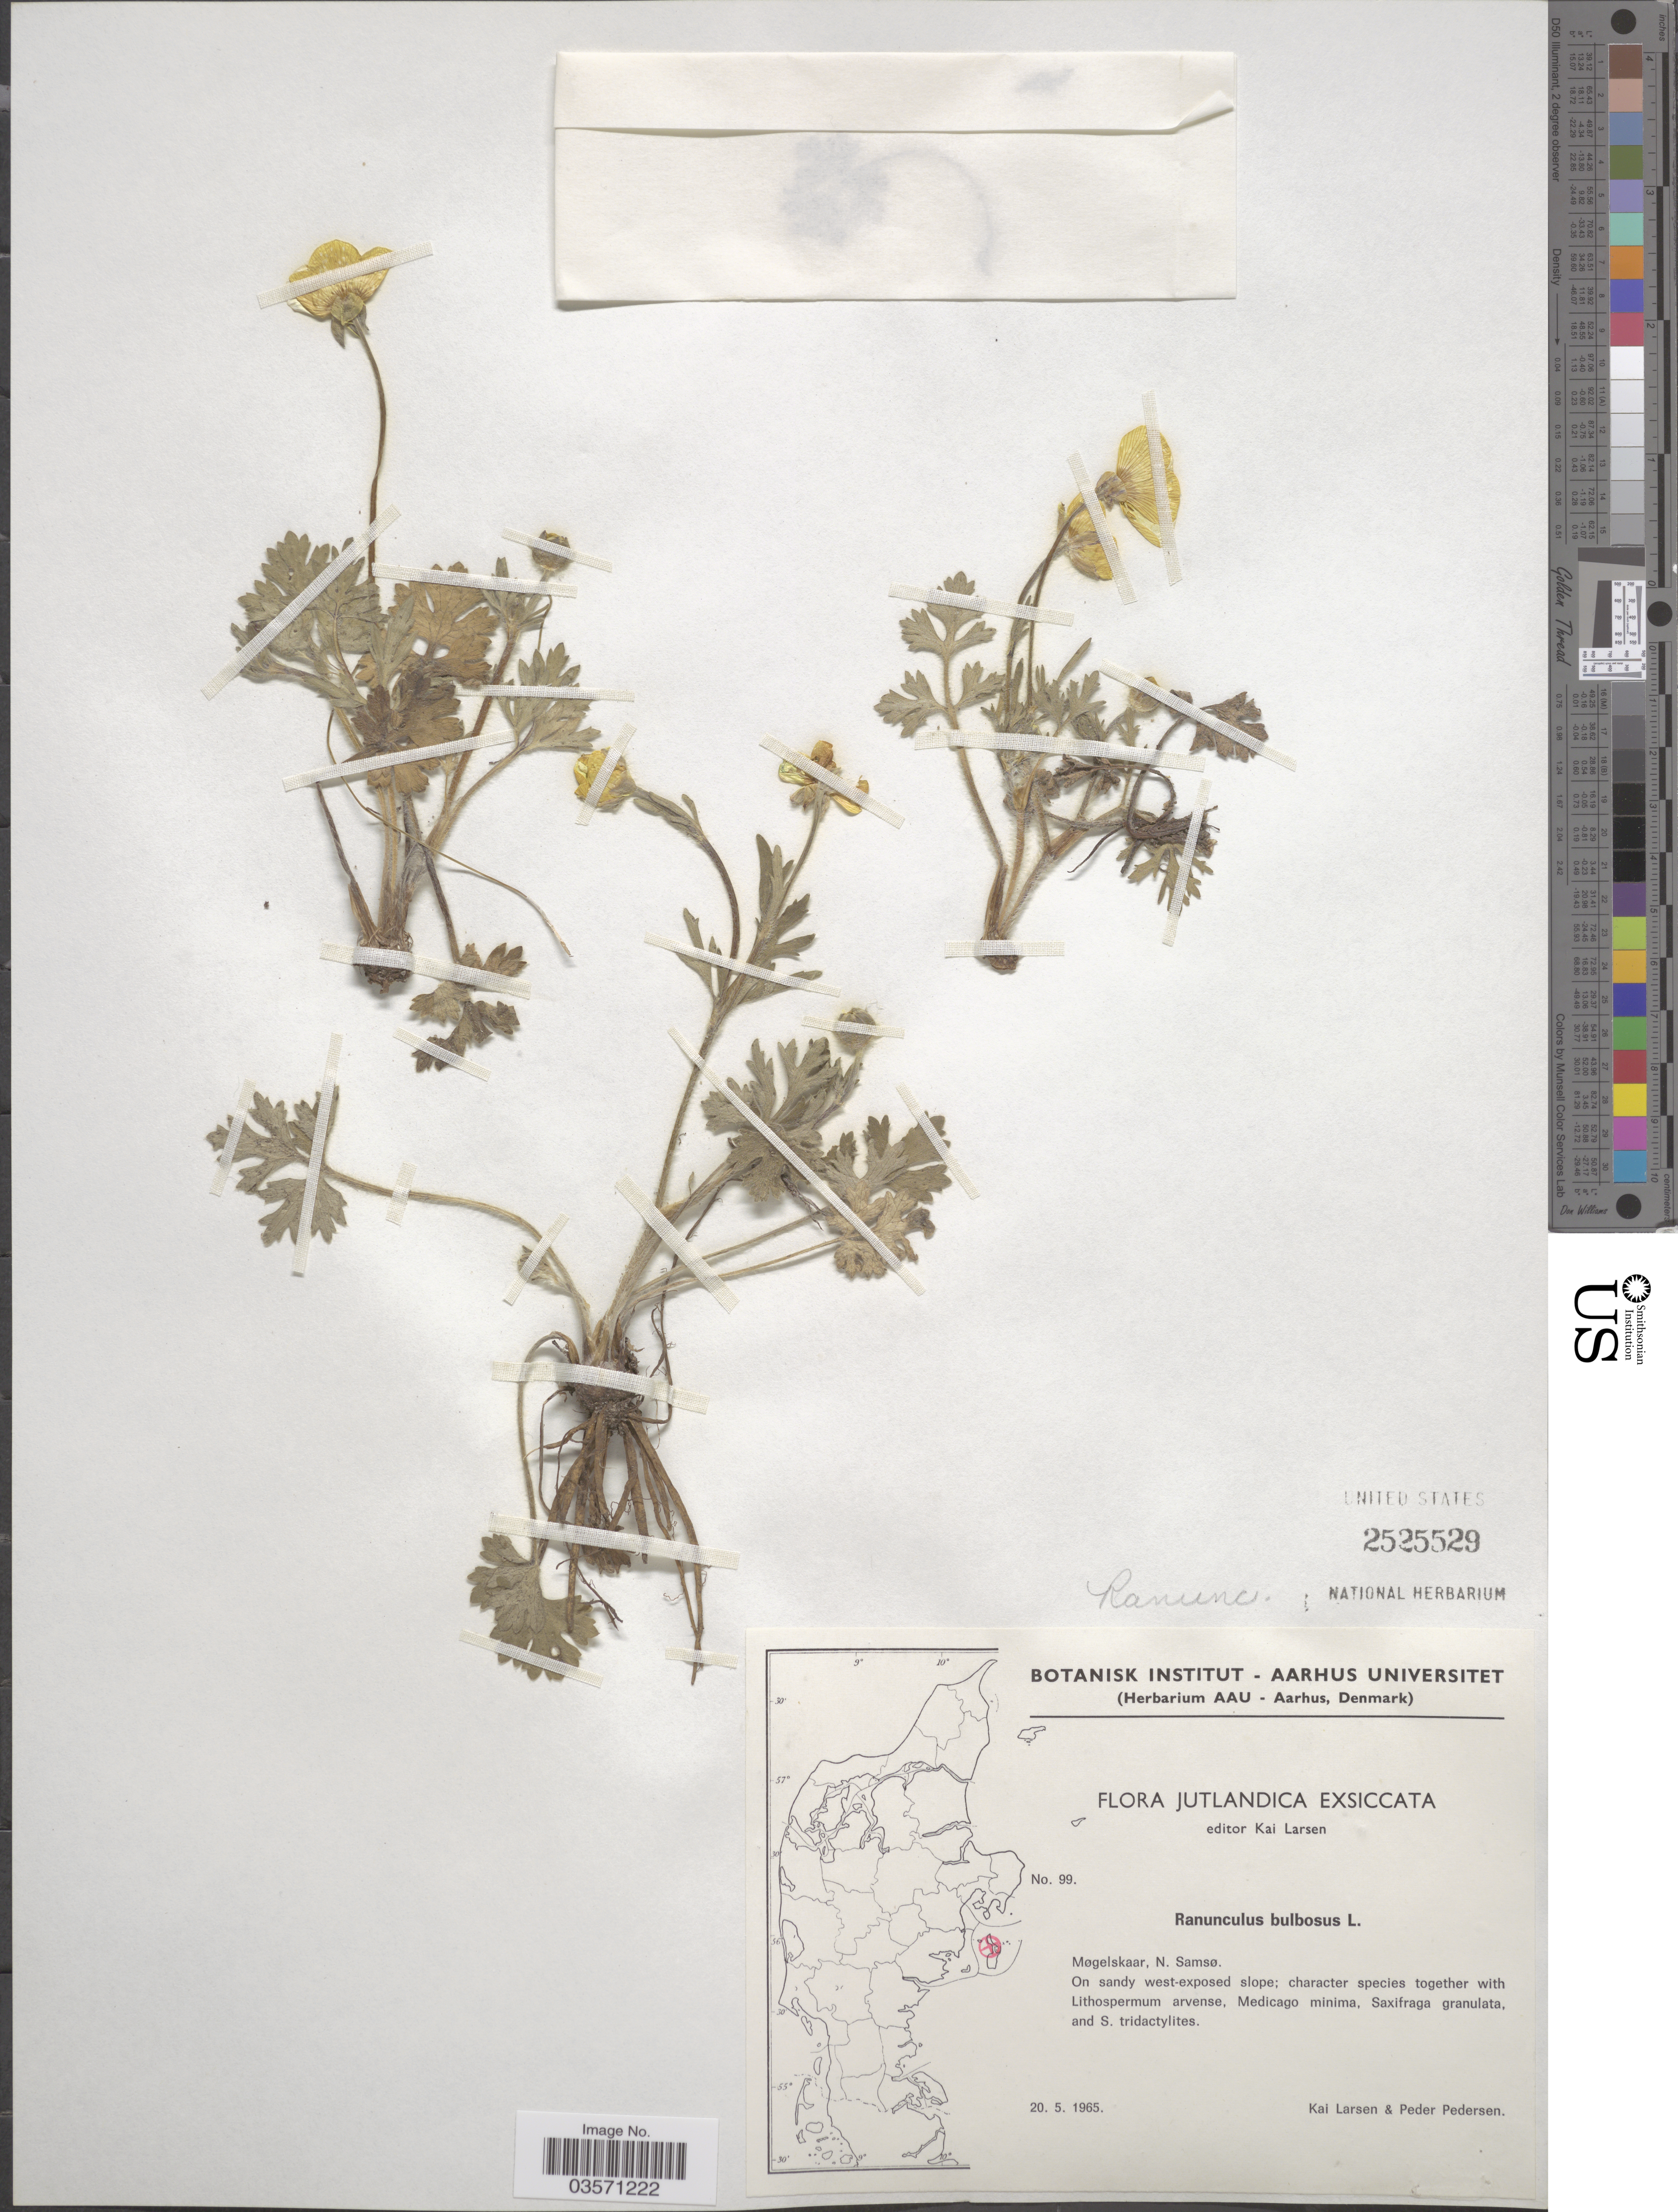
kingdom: Plantae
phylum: Tracheophyta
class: Magnoliopsida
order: Ranunculales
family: Ranunculaceae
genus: Ranunculus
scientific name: Ranunculus bulbosus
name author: L.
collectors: K. Larsen & P. Pedersen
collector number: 99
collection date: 1965-05-20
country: Denmark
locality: Jutlandica. Møgelskaar, N. Samsø.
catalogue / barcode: US 2525529